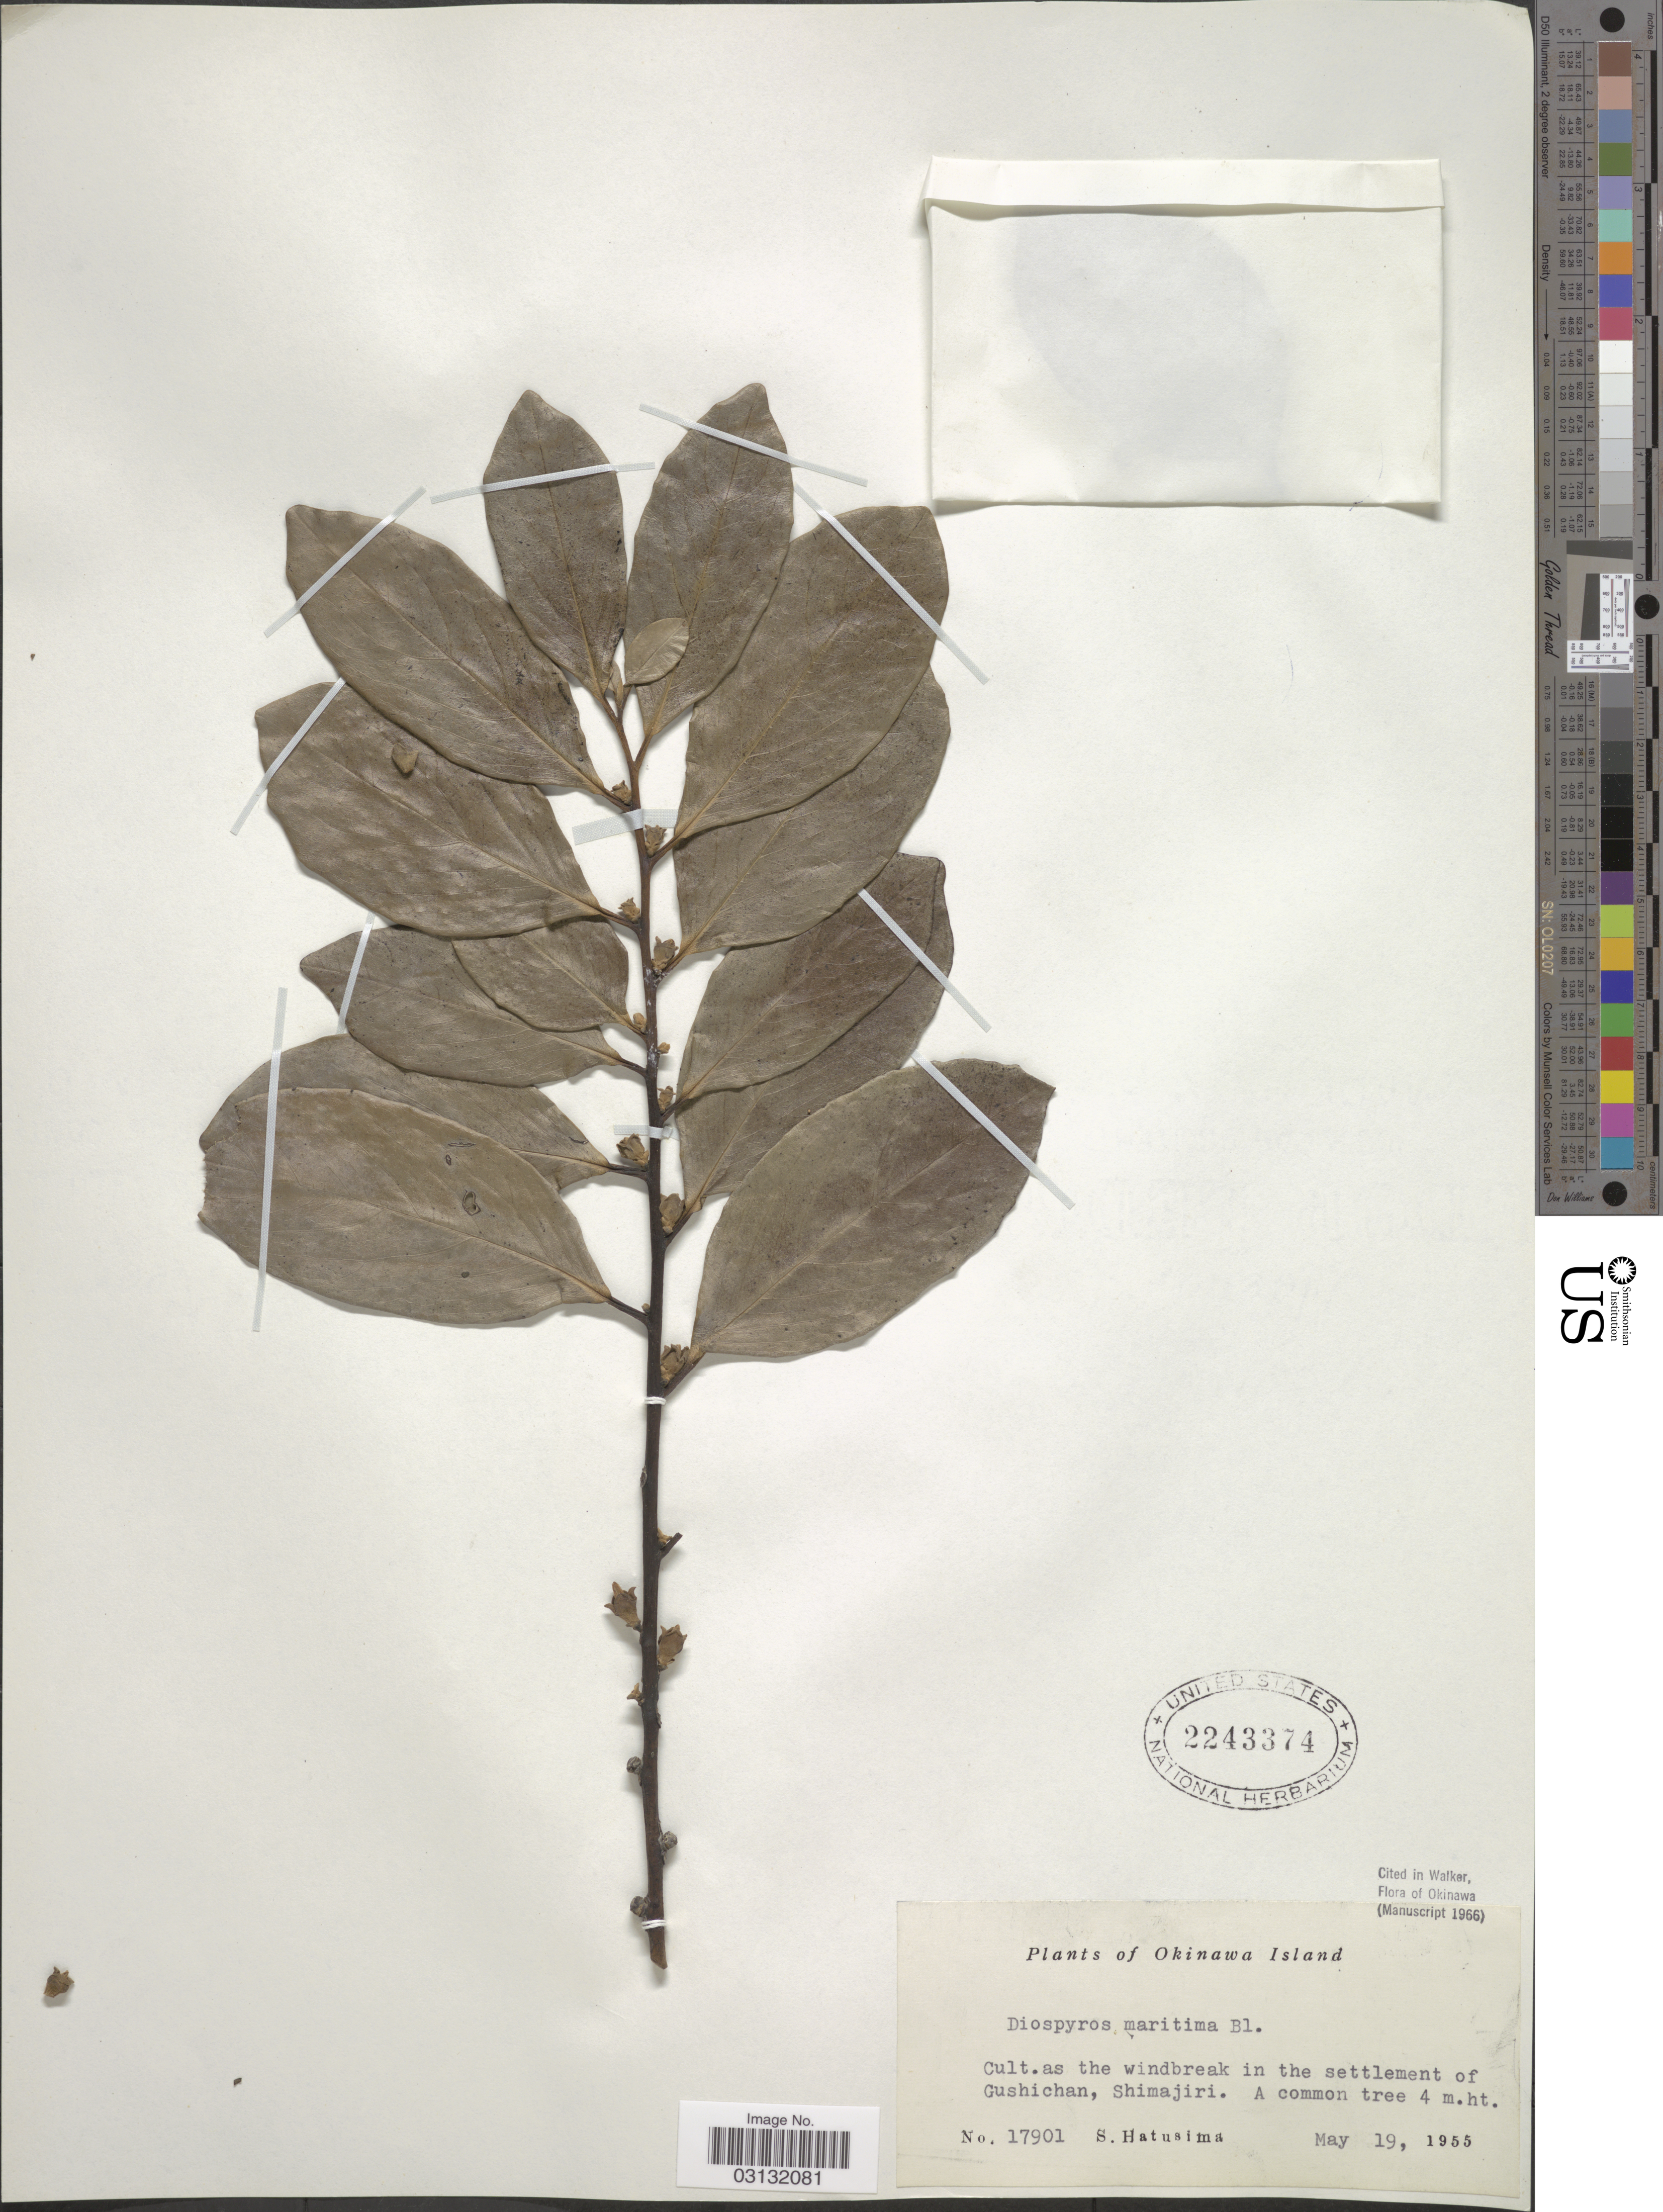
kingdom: Plantae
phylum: Tracheophyta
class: Magnoliopsida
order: Ericales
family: Ebenaceae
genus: Diospyros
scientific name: Diospyros maritima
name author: Blume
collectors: S. Hatusima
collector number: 17901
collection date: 1955-05-19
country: Japan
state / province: Okinawa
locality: Okinawa Island, Cult. as the windbreak in the settlement of Gushichan, Shimajiri.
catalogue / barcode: US 2243374